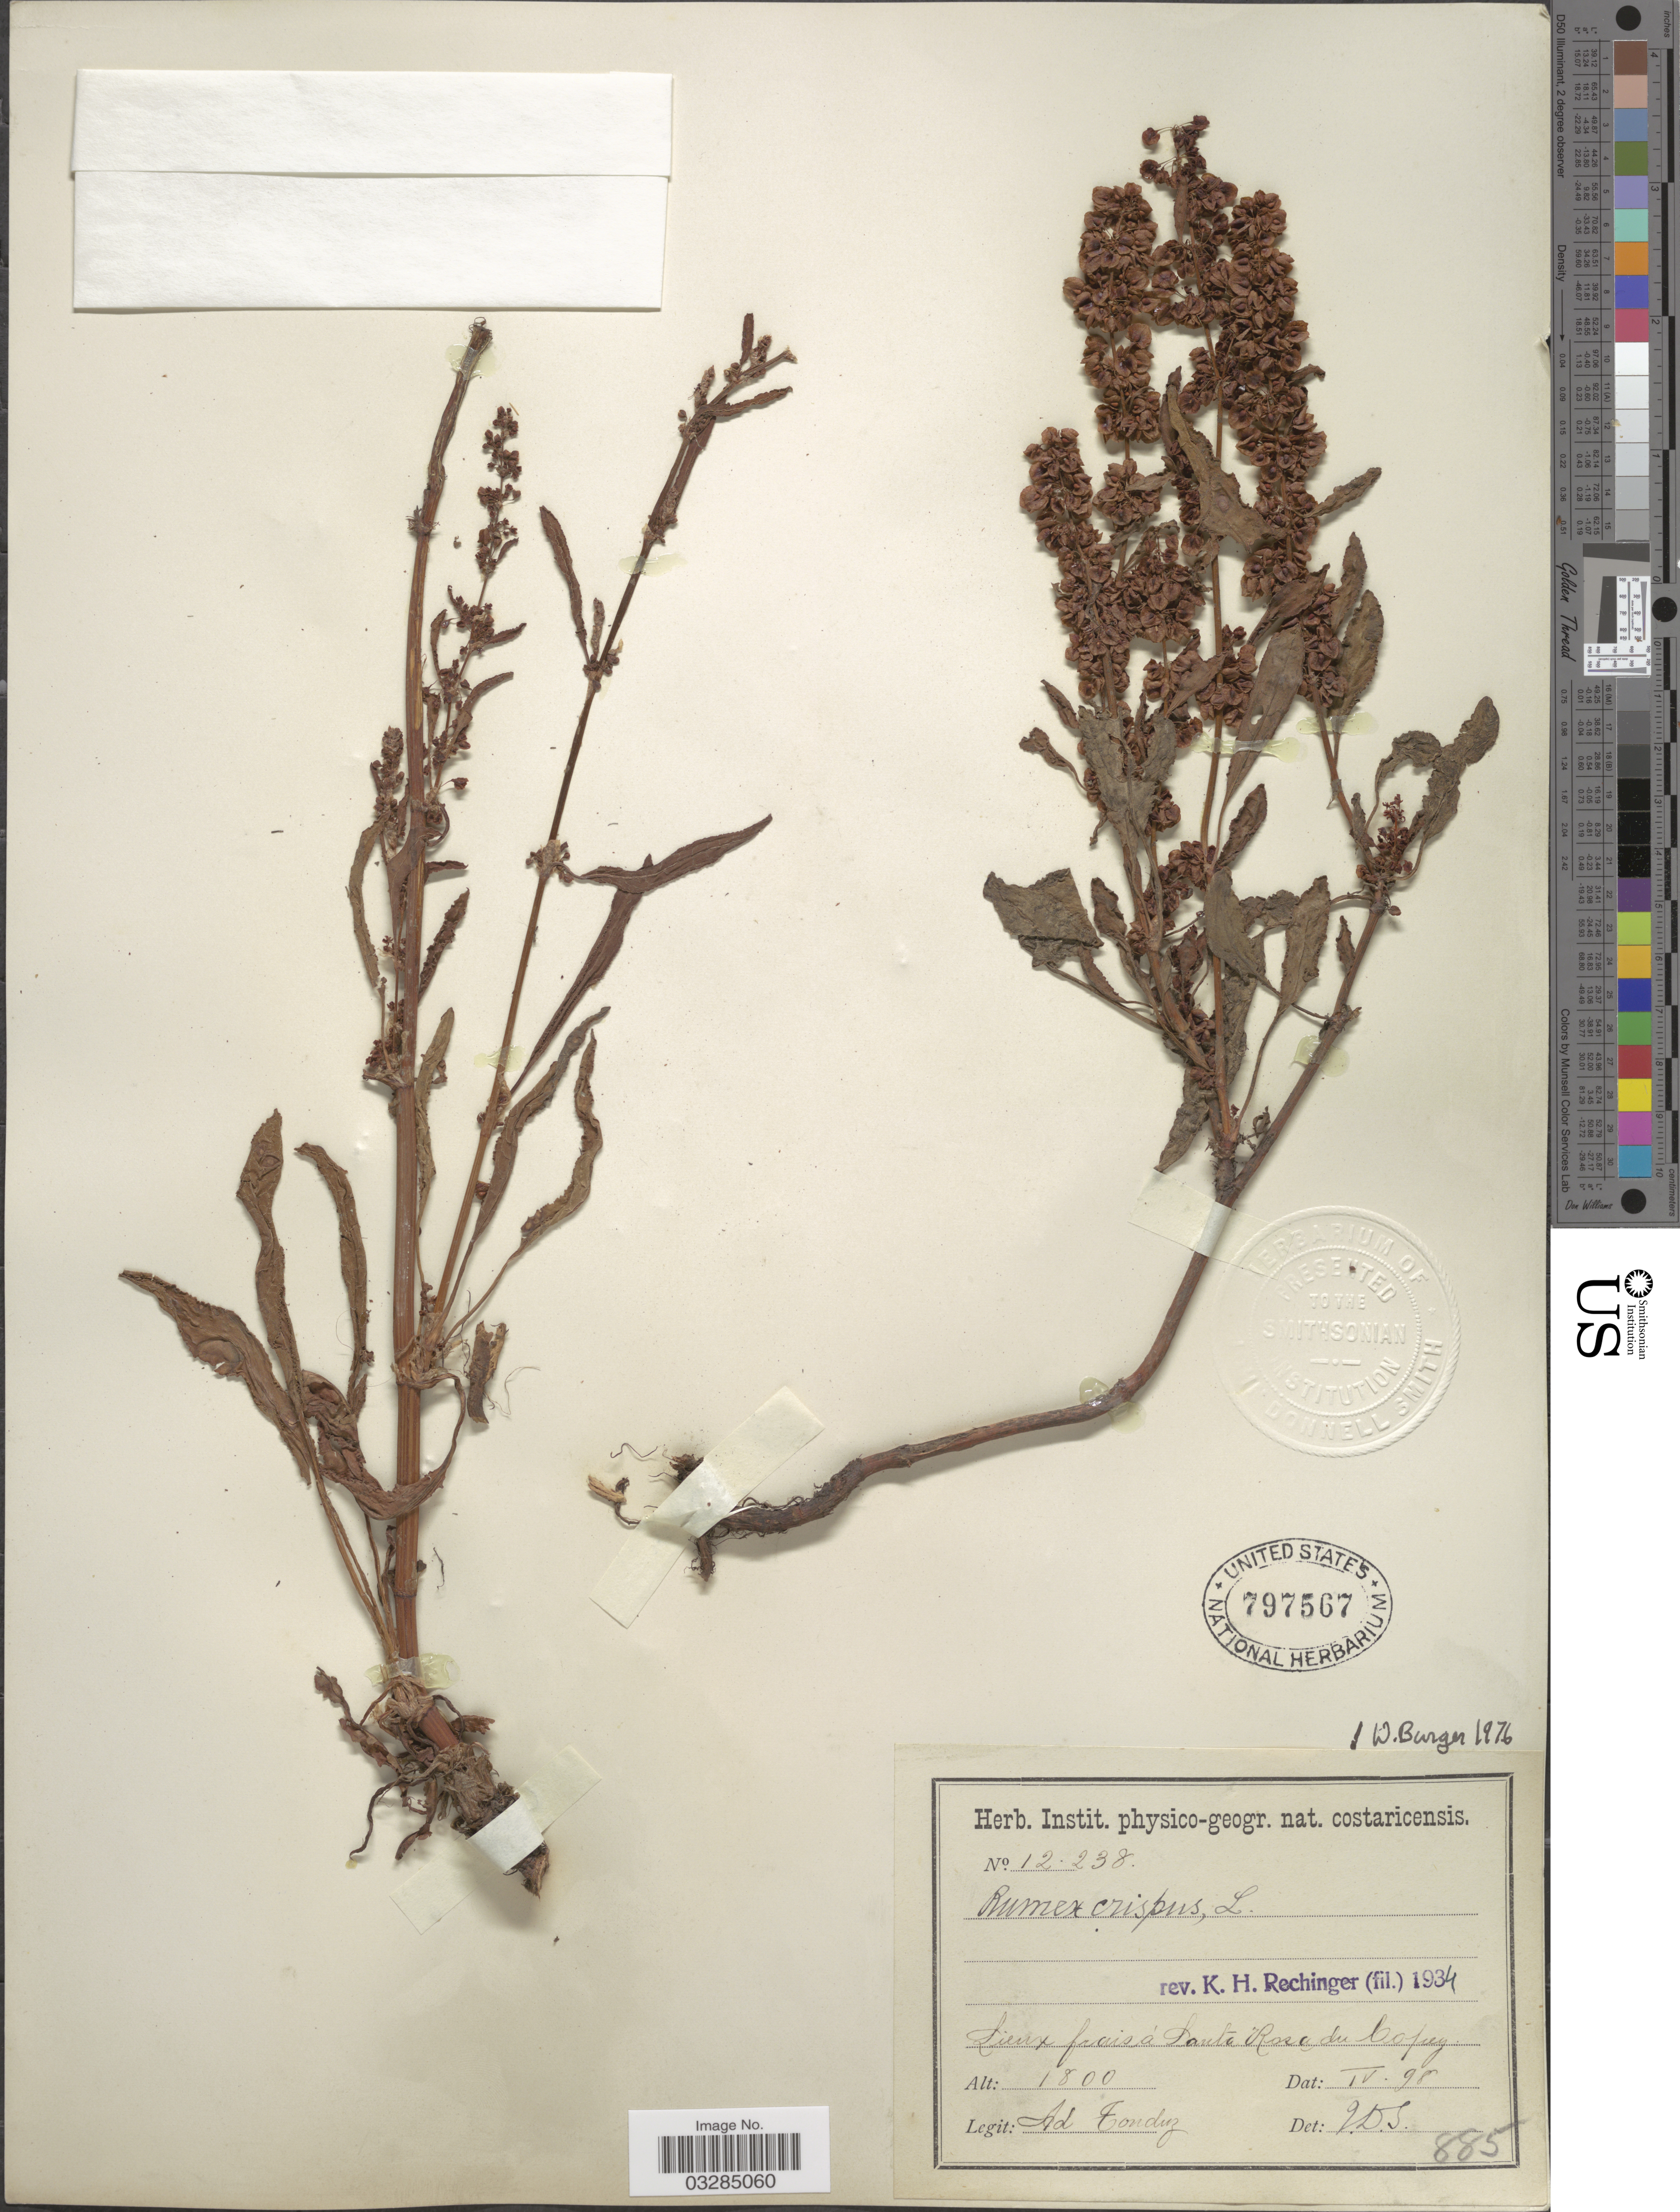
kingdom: Plantae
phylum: Tracheophyta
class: Magnoliopsida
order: Caryophyllales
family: Polygonaceae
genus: Rumex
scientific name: Rumex crispus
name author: L.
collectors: A. Tonduz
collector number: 12238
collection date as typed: Transcribed d/m/y: /4/98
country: Costa Rica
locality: Lieux frais á Santa Rosa du Copey.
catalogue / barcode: US 797567